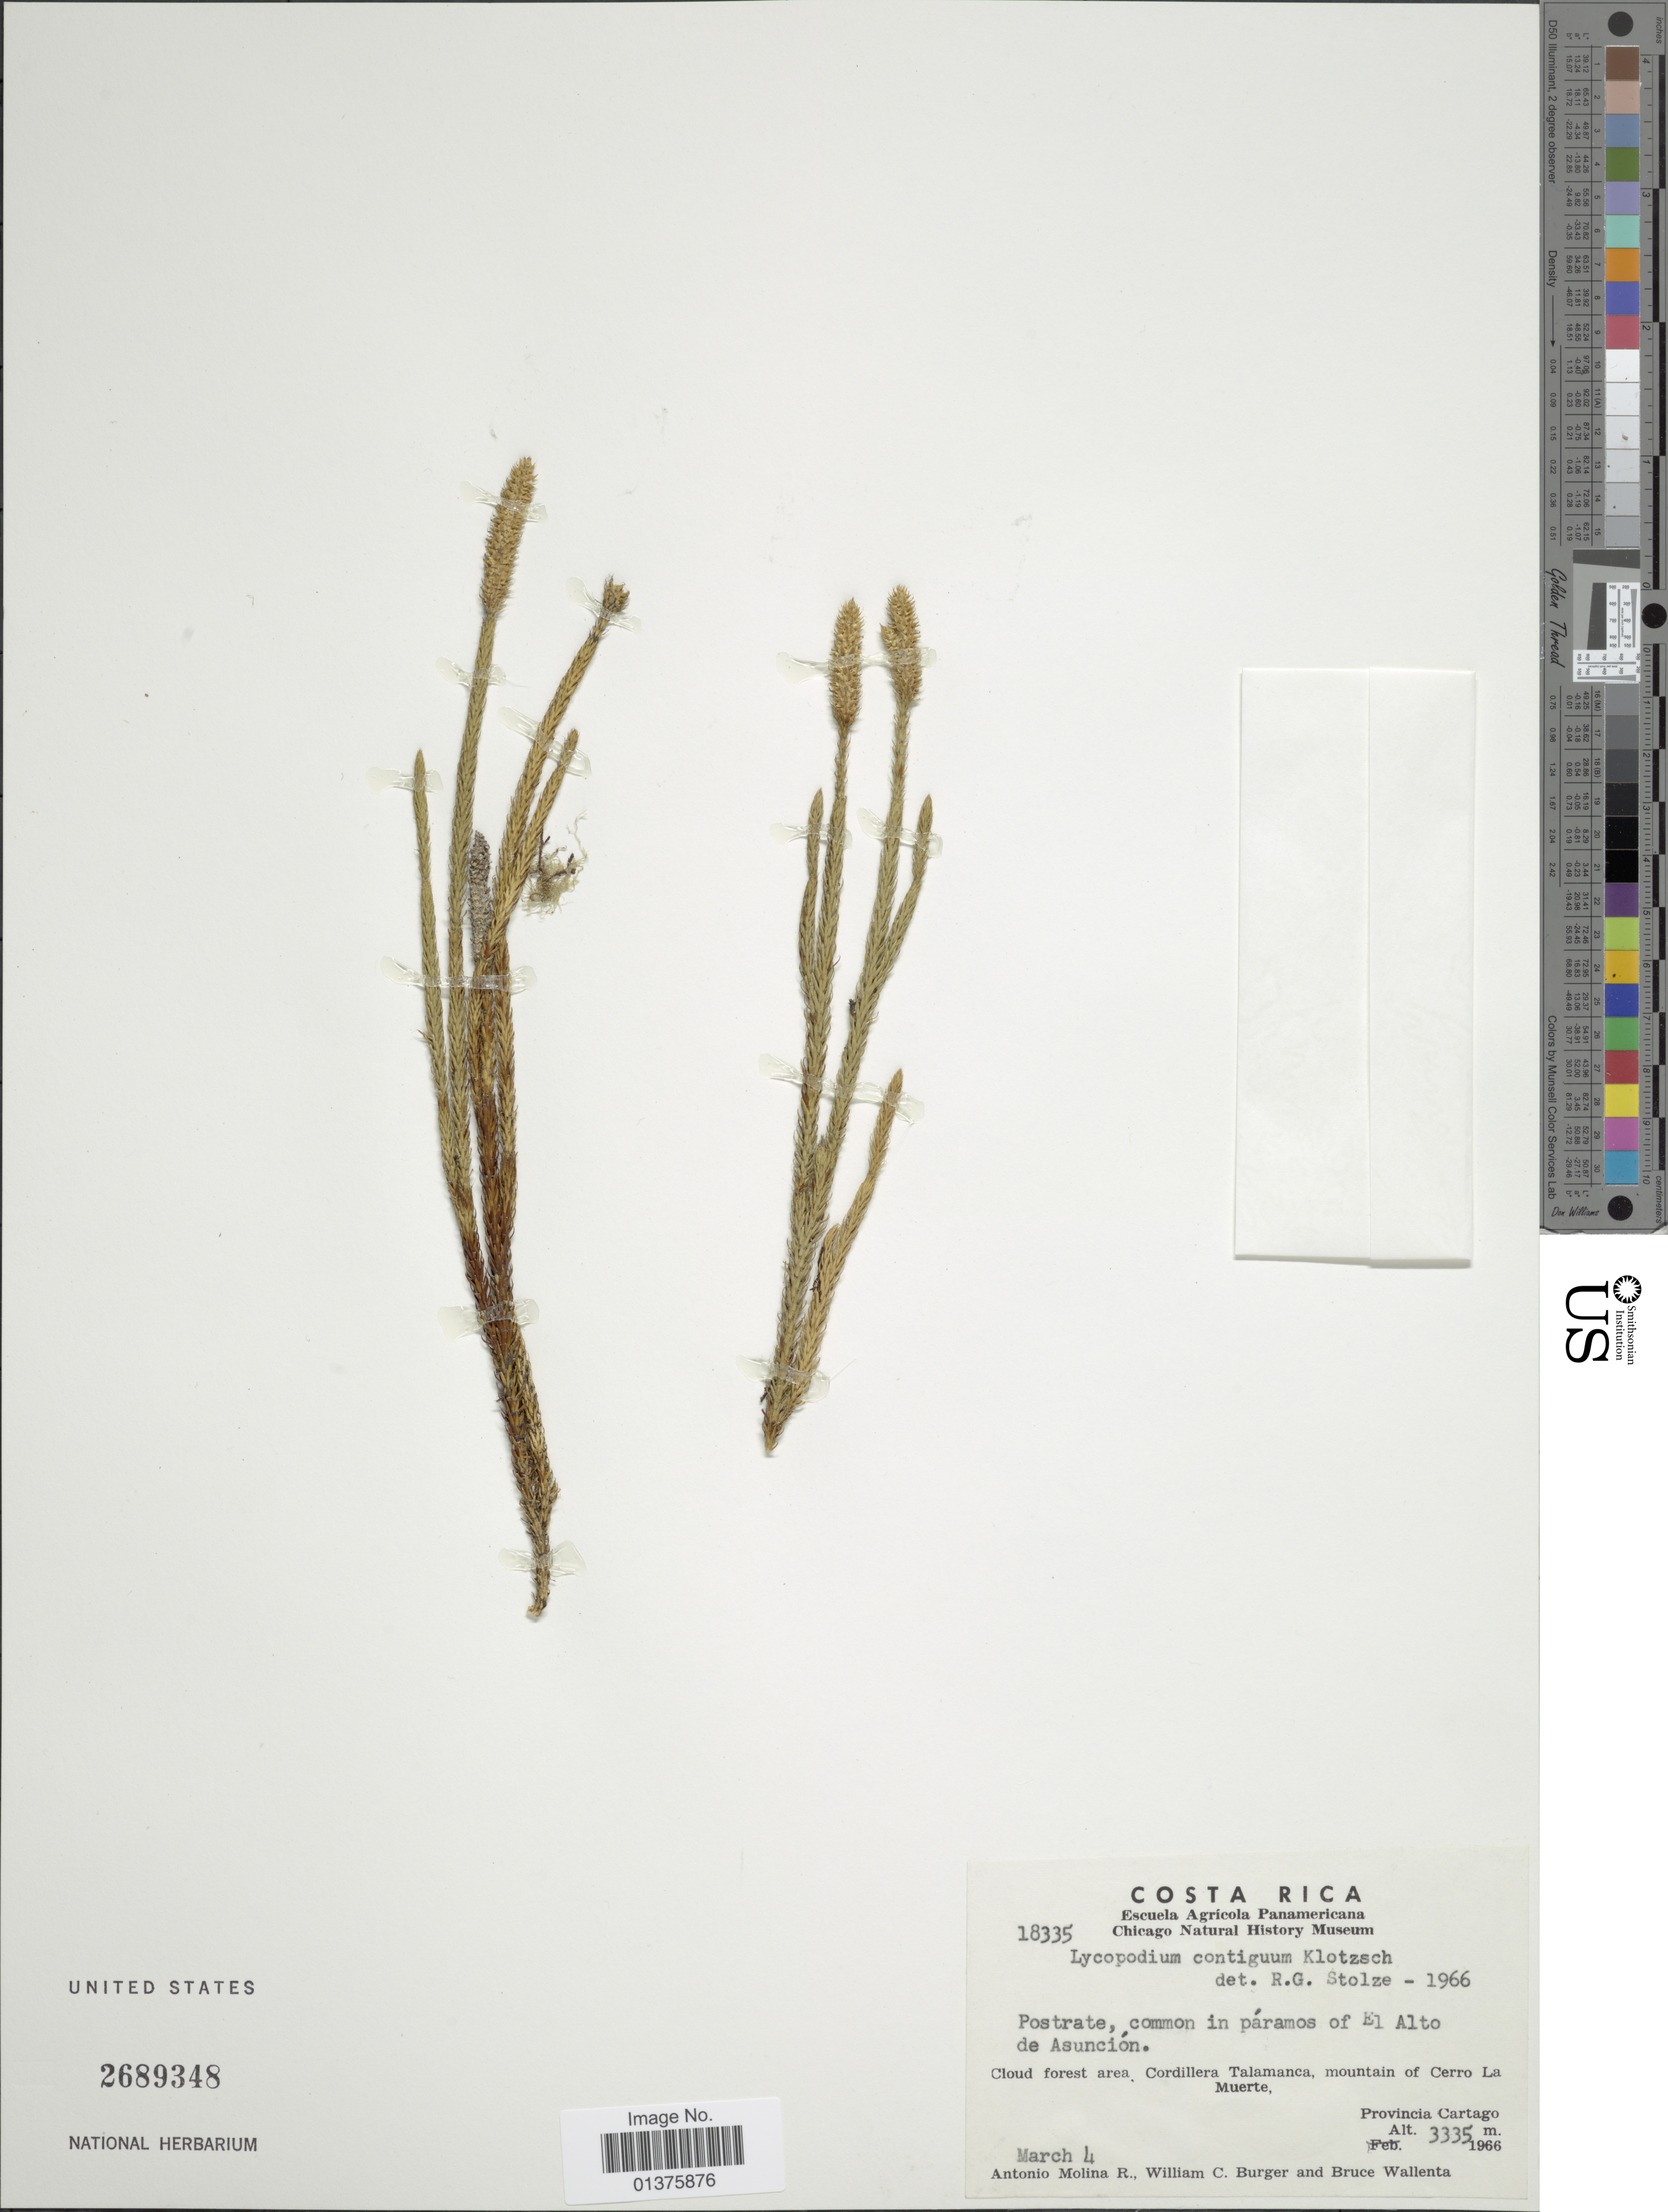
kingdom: Plantae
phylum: Tracheophyta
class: Lycopodiopsida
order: Lycopodiales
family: Lycopodiaceae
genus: Lycopodium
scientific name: Lycopodium clavatum subsp. contiguum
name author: (Klotzsch) B. Øllg.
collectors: A. Molina R., W. Burger & B. Wallenta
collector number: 18335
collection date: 1966-03-04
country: Costa Rica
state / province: Cartago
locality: Postrate, common in páramos of El Alto de Asuncion, cloud forest area Cordillera Talamanca, mountain of Cerro La Muerte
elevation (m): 3335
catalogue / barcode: US 2689348